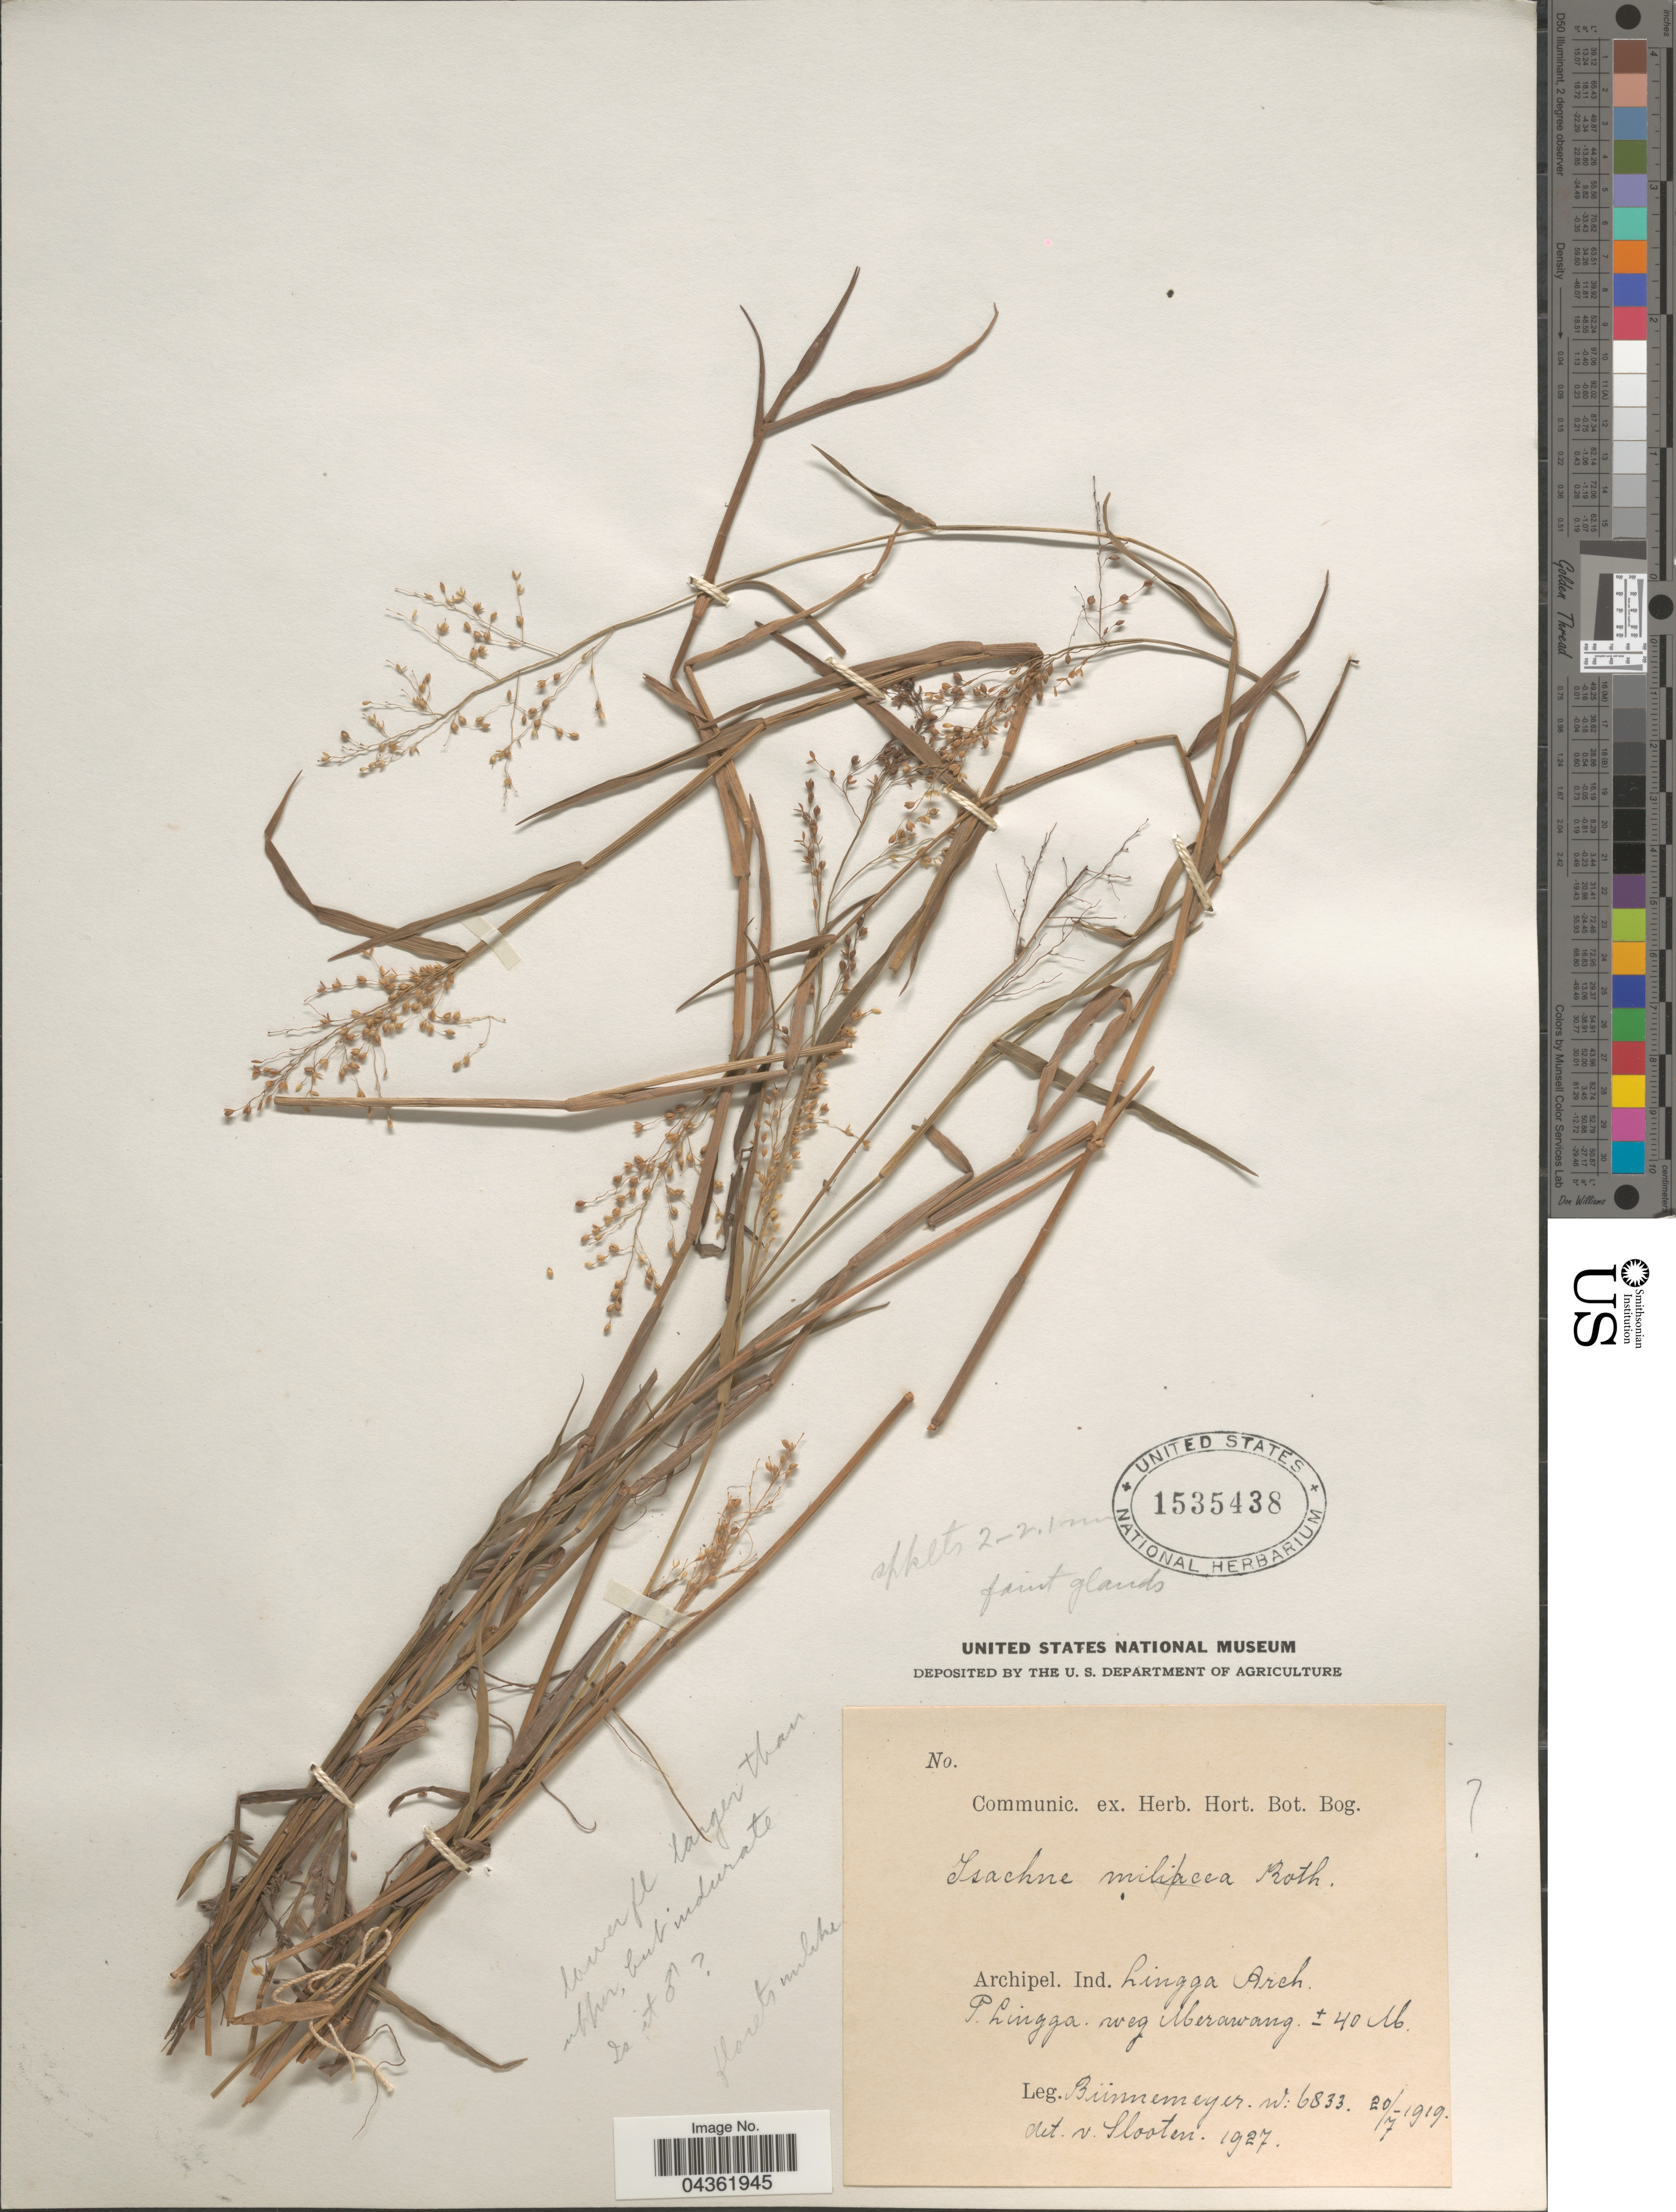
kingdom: Plantae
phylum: Tracheophyta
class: Liliopsida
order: Poales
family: Poaceae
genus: Isachne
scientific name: Isachne globosa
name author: (Thunb.) Kuntze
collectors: Bunnemeyer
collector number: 6833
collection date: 1919-07-20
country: Indonesia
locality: Archipel. Ind. Lingga Arch. P. Lingga weg Merawang.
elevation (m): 40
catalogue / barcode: US 1535438